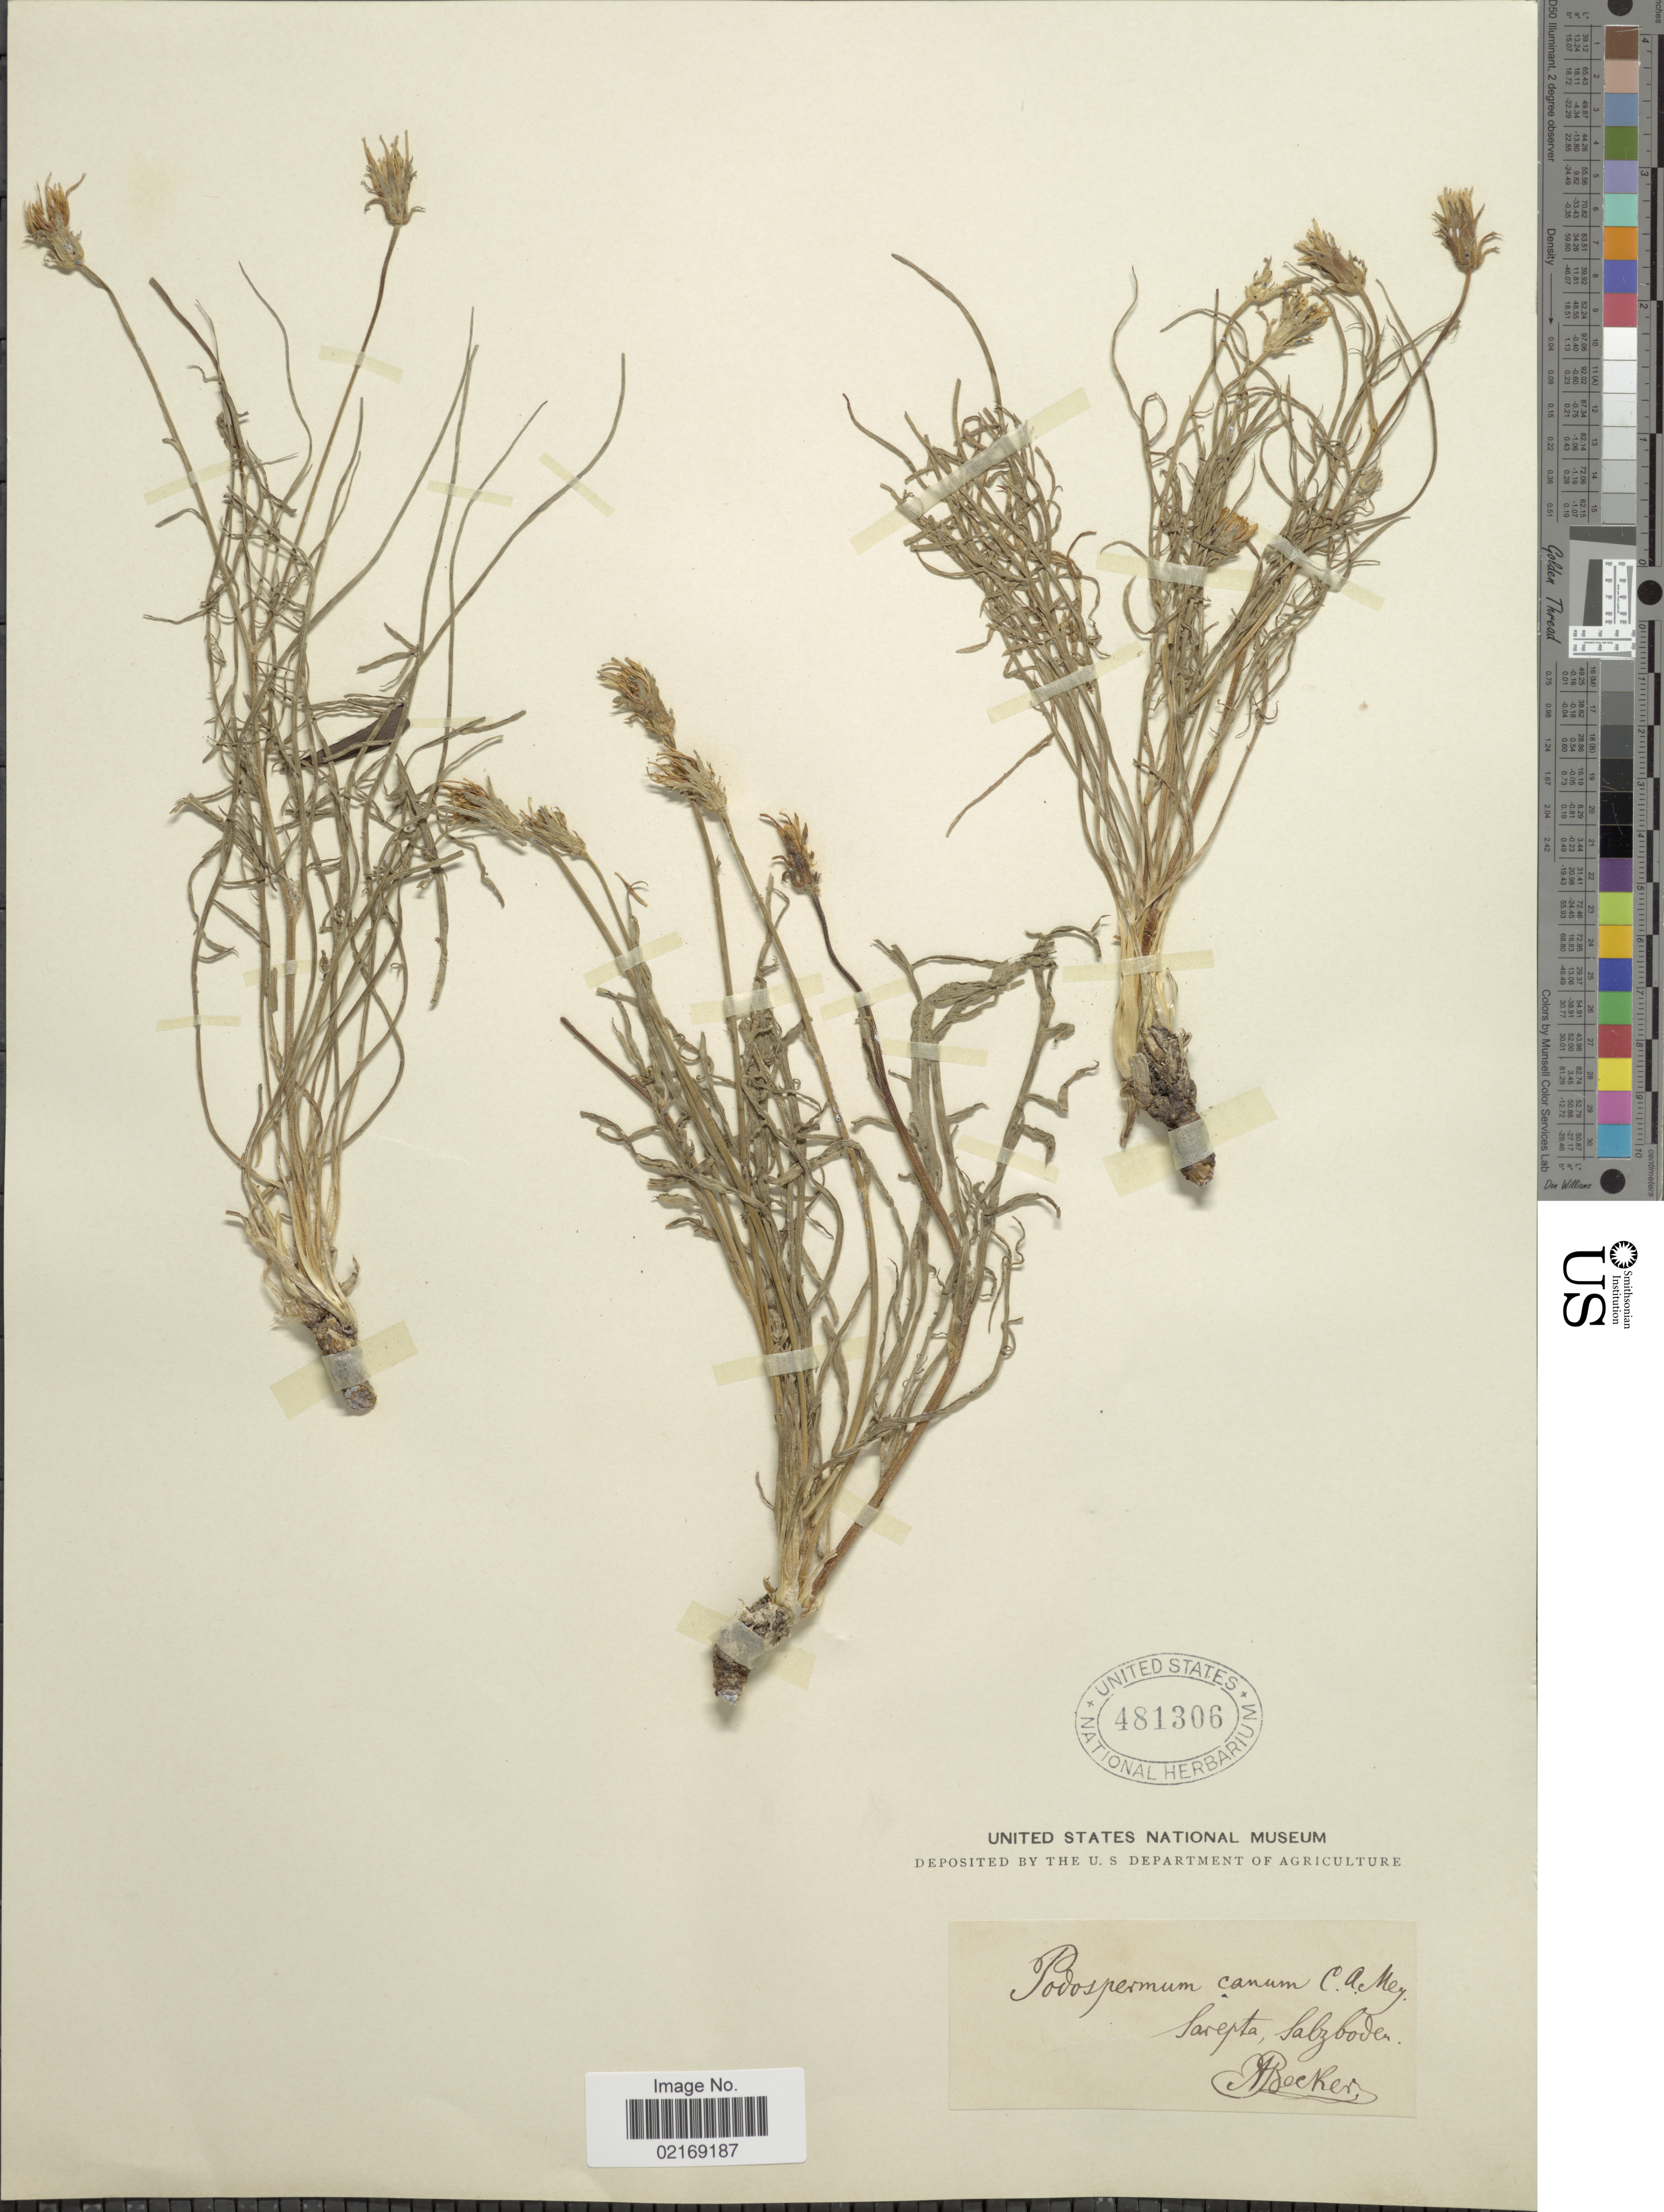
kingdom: Plantae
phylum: Tracheophyta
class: Magnoliopsida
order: Asterales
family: Asteraceae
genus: Podospermum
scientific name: Podospermum canum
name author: C.A. Mey.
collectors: A. Becker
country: Russian Federation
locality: Sarepta, Salzboden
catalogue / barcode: US 481306